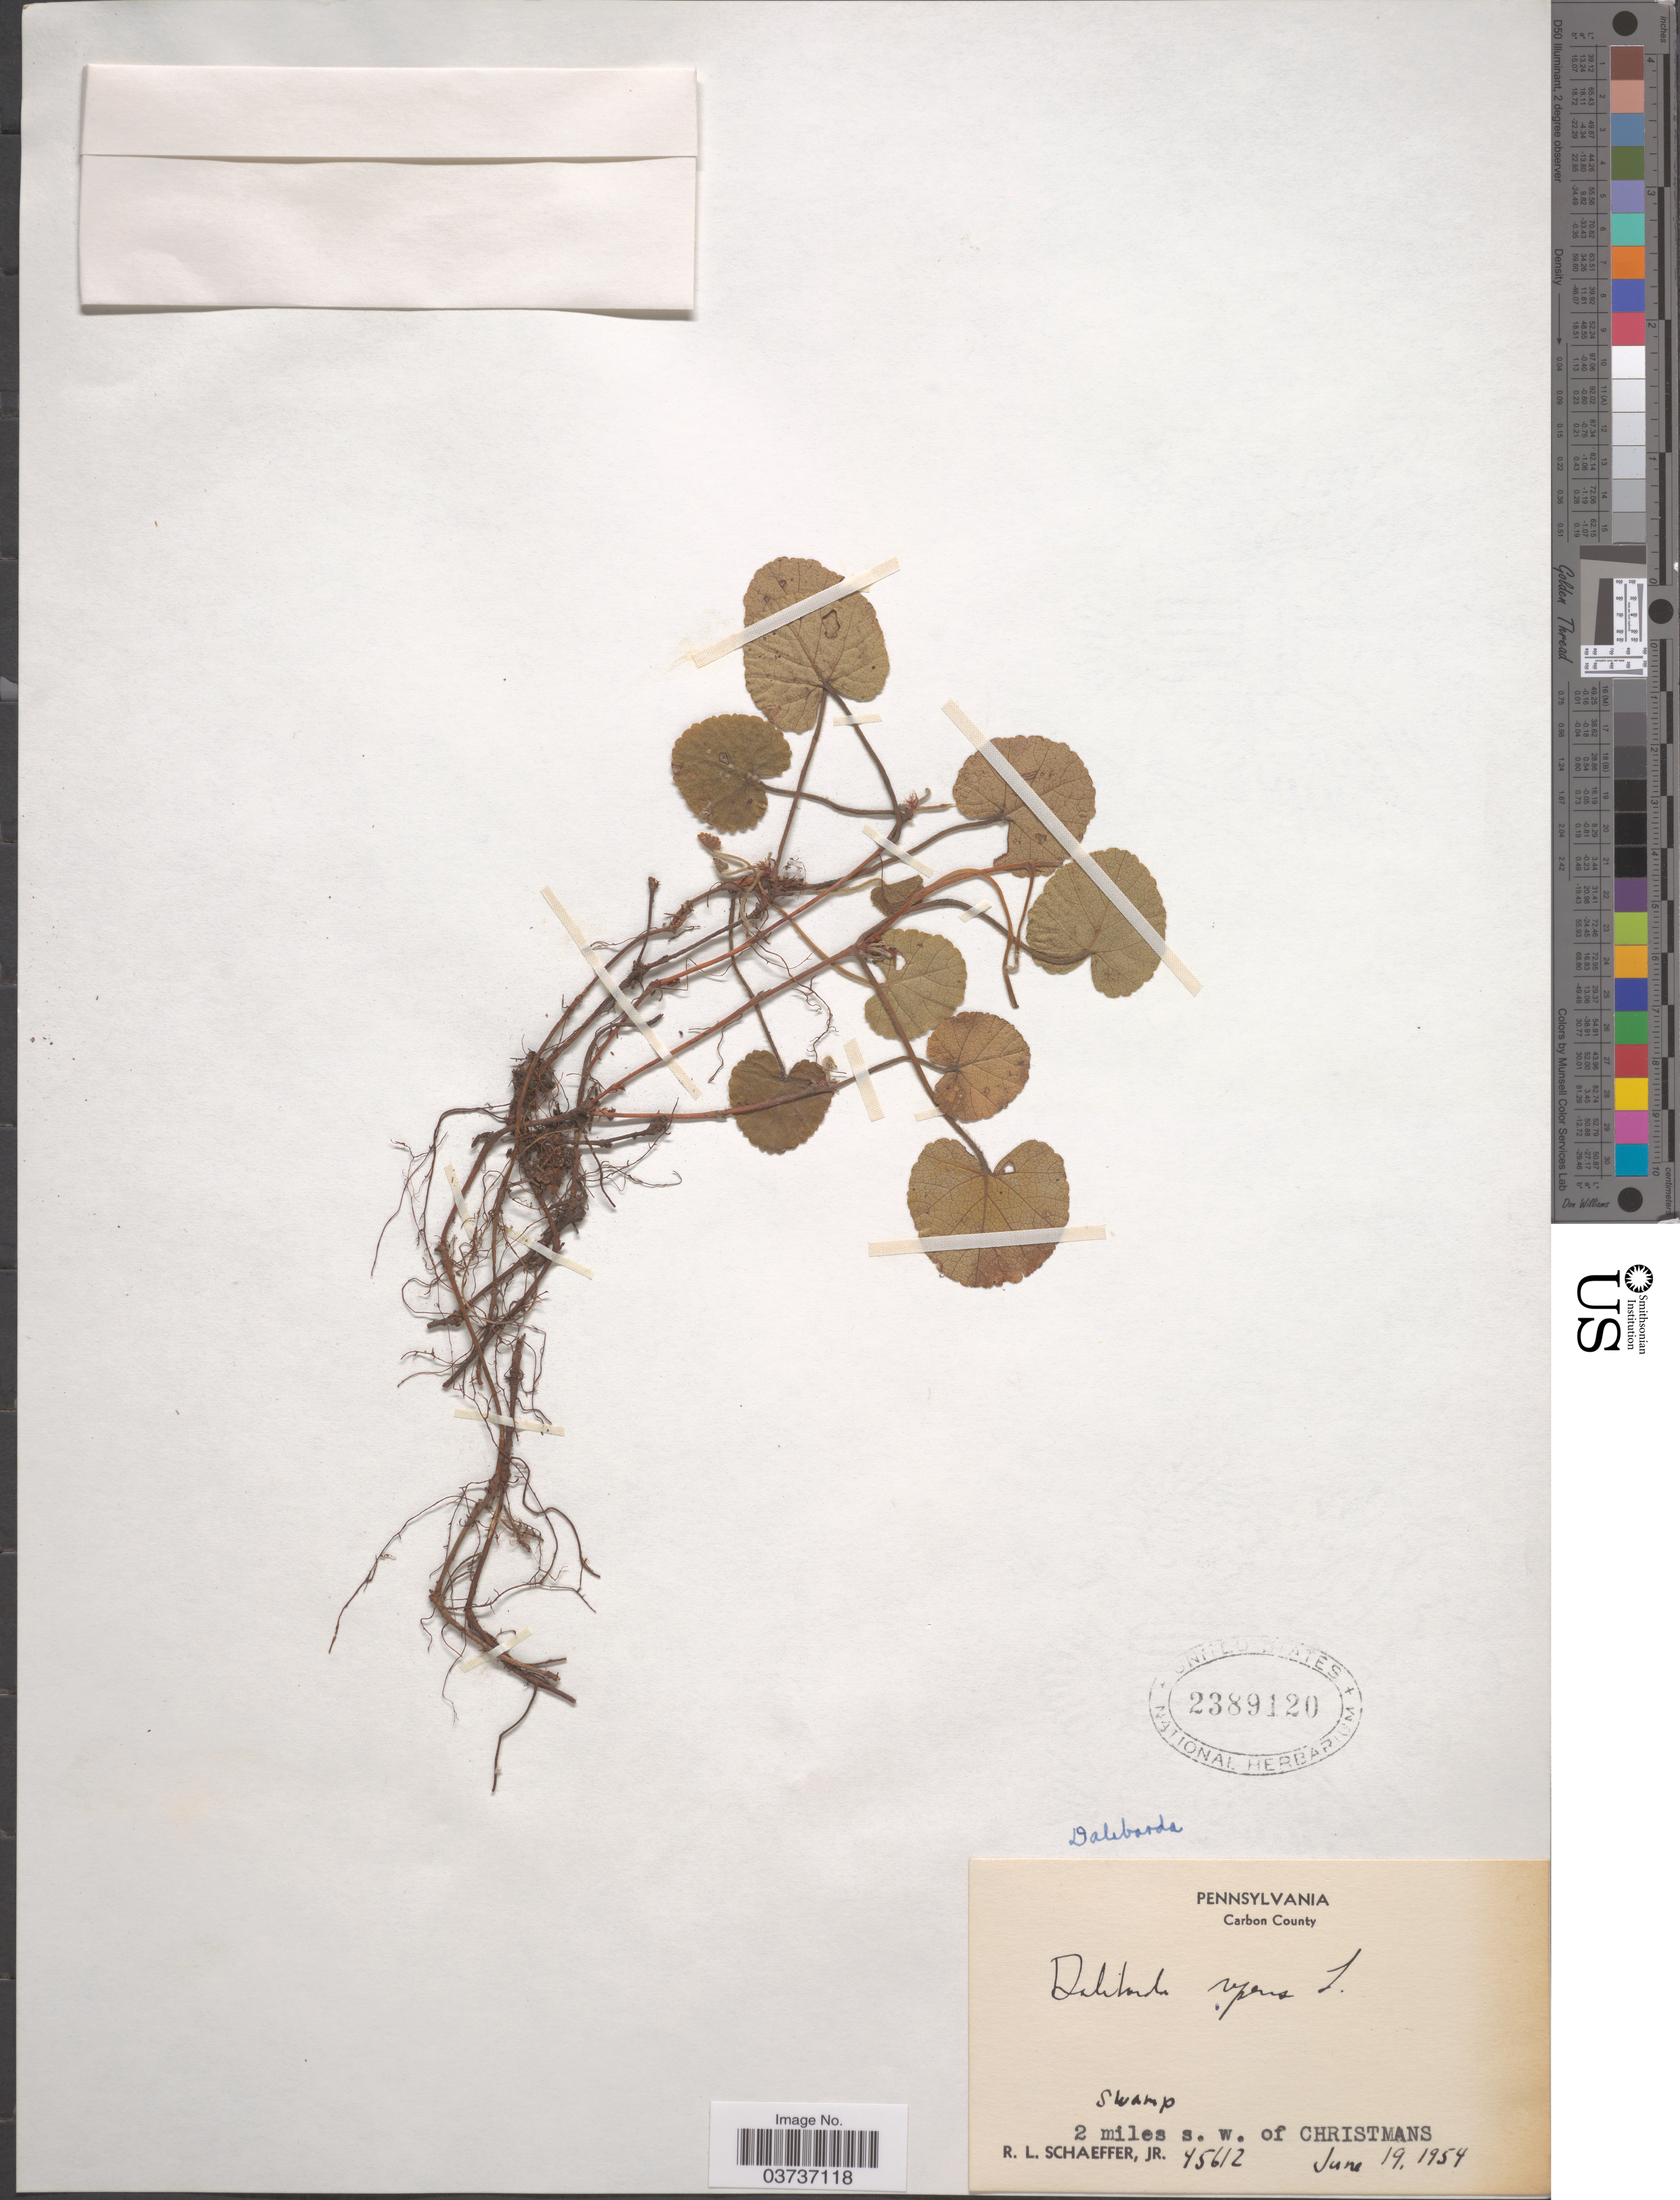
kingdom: Plantae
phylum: Tracheophyta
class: Magnoliopsida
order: Rosales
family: Rosaceae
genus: Dalibarda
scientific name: Dalibarda repens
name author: L.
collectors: R. L. Schaeffer Jr.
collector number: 45612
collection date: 1954-06-19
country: United States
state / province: Pennsylvania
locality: Carbon County. Swamp 2 miles s. w. of Christmans.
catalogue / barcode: US 2389120